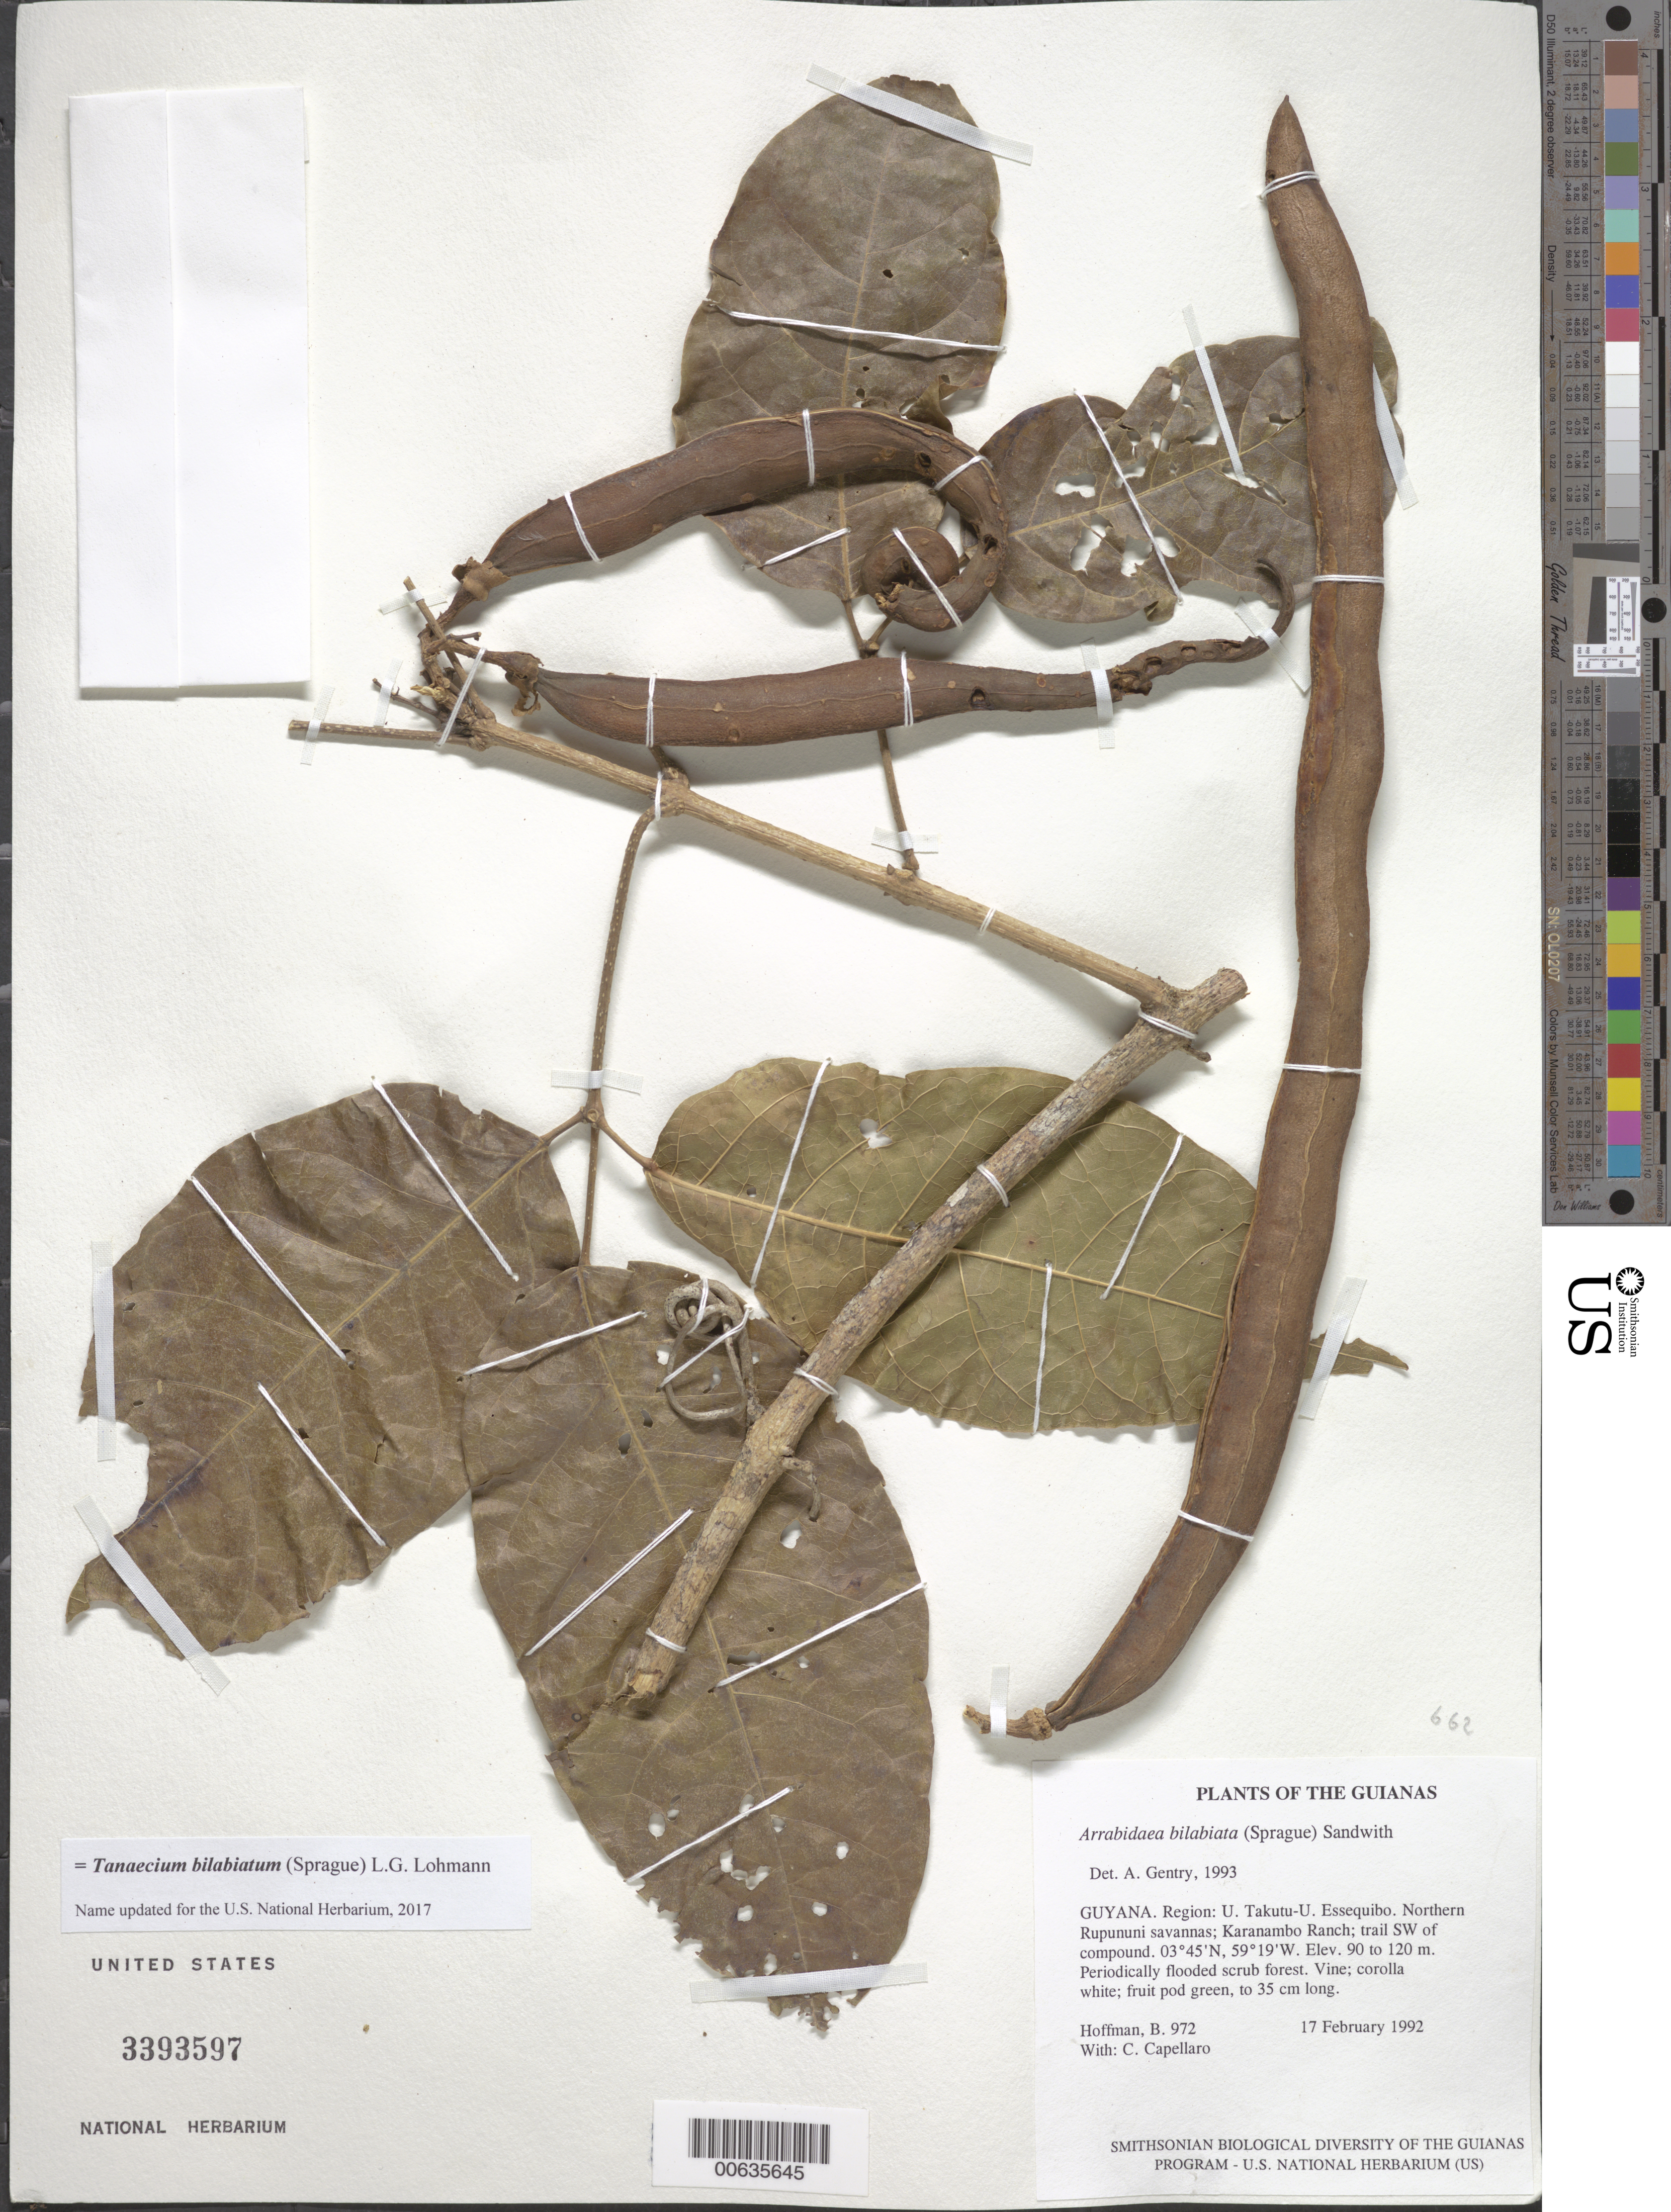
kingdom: Plantae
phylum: Tracheophyta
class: Magnoliopsida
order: Lamiales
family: Bignoniaceae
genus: Tanaecium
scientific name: Tanaecium bilabiatum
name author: (Sprague) L.G. Lohmann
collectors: B. Hoffman & C. Capellaro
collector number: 972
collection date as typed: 17 February 1992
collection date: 1992-02-17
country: Guyana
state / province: U. Takutu-U. Essequibo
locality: Northern Rupununi savannas; Karanambo Ranch; trail SW of compound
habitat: Periodically flooded scrub forest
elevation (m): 90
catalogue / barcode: US 3393597